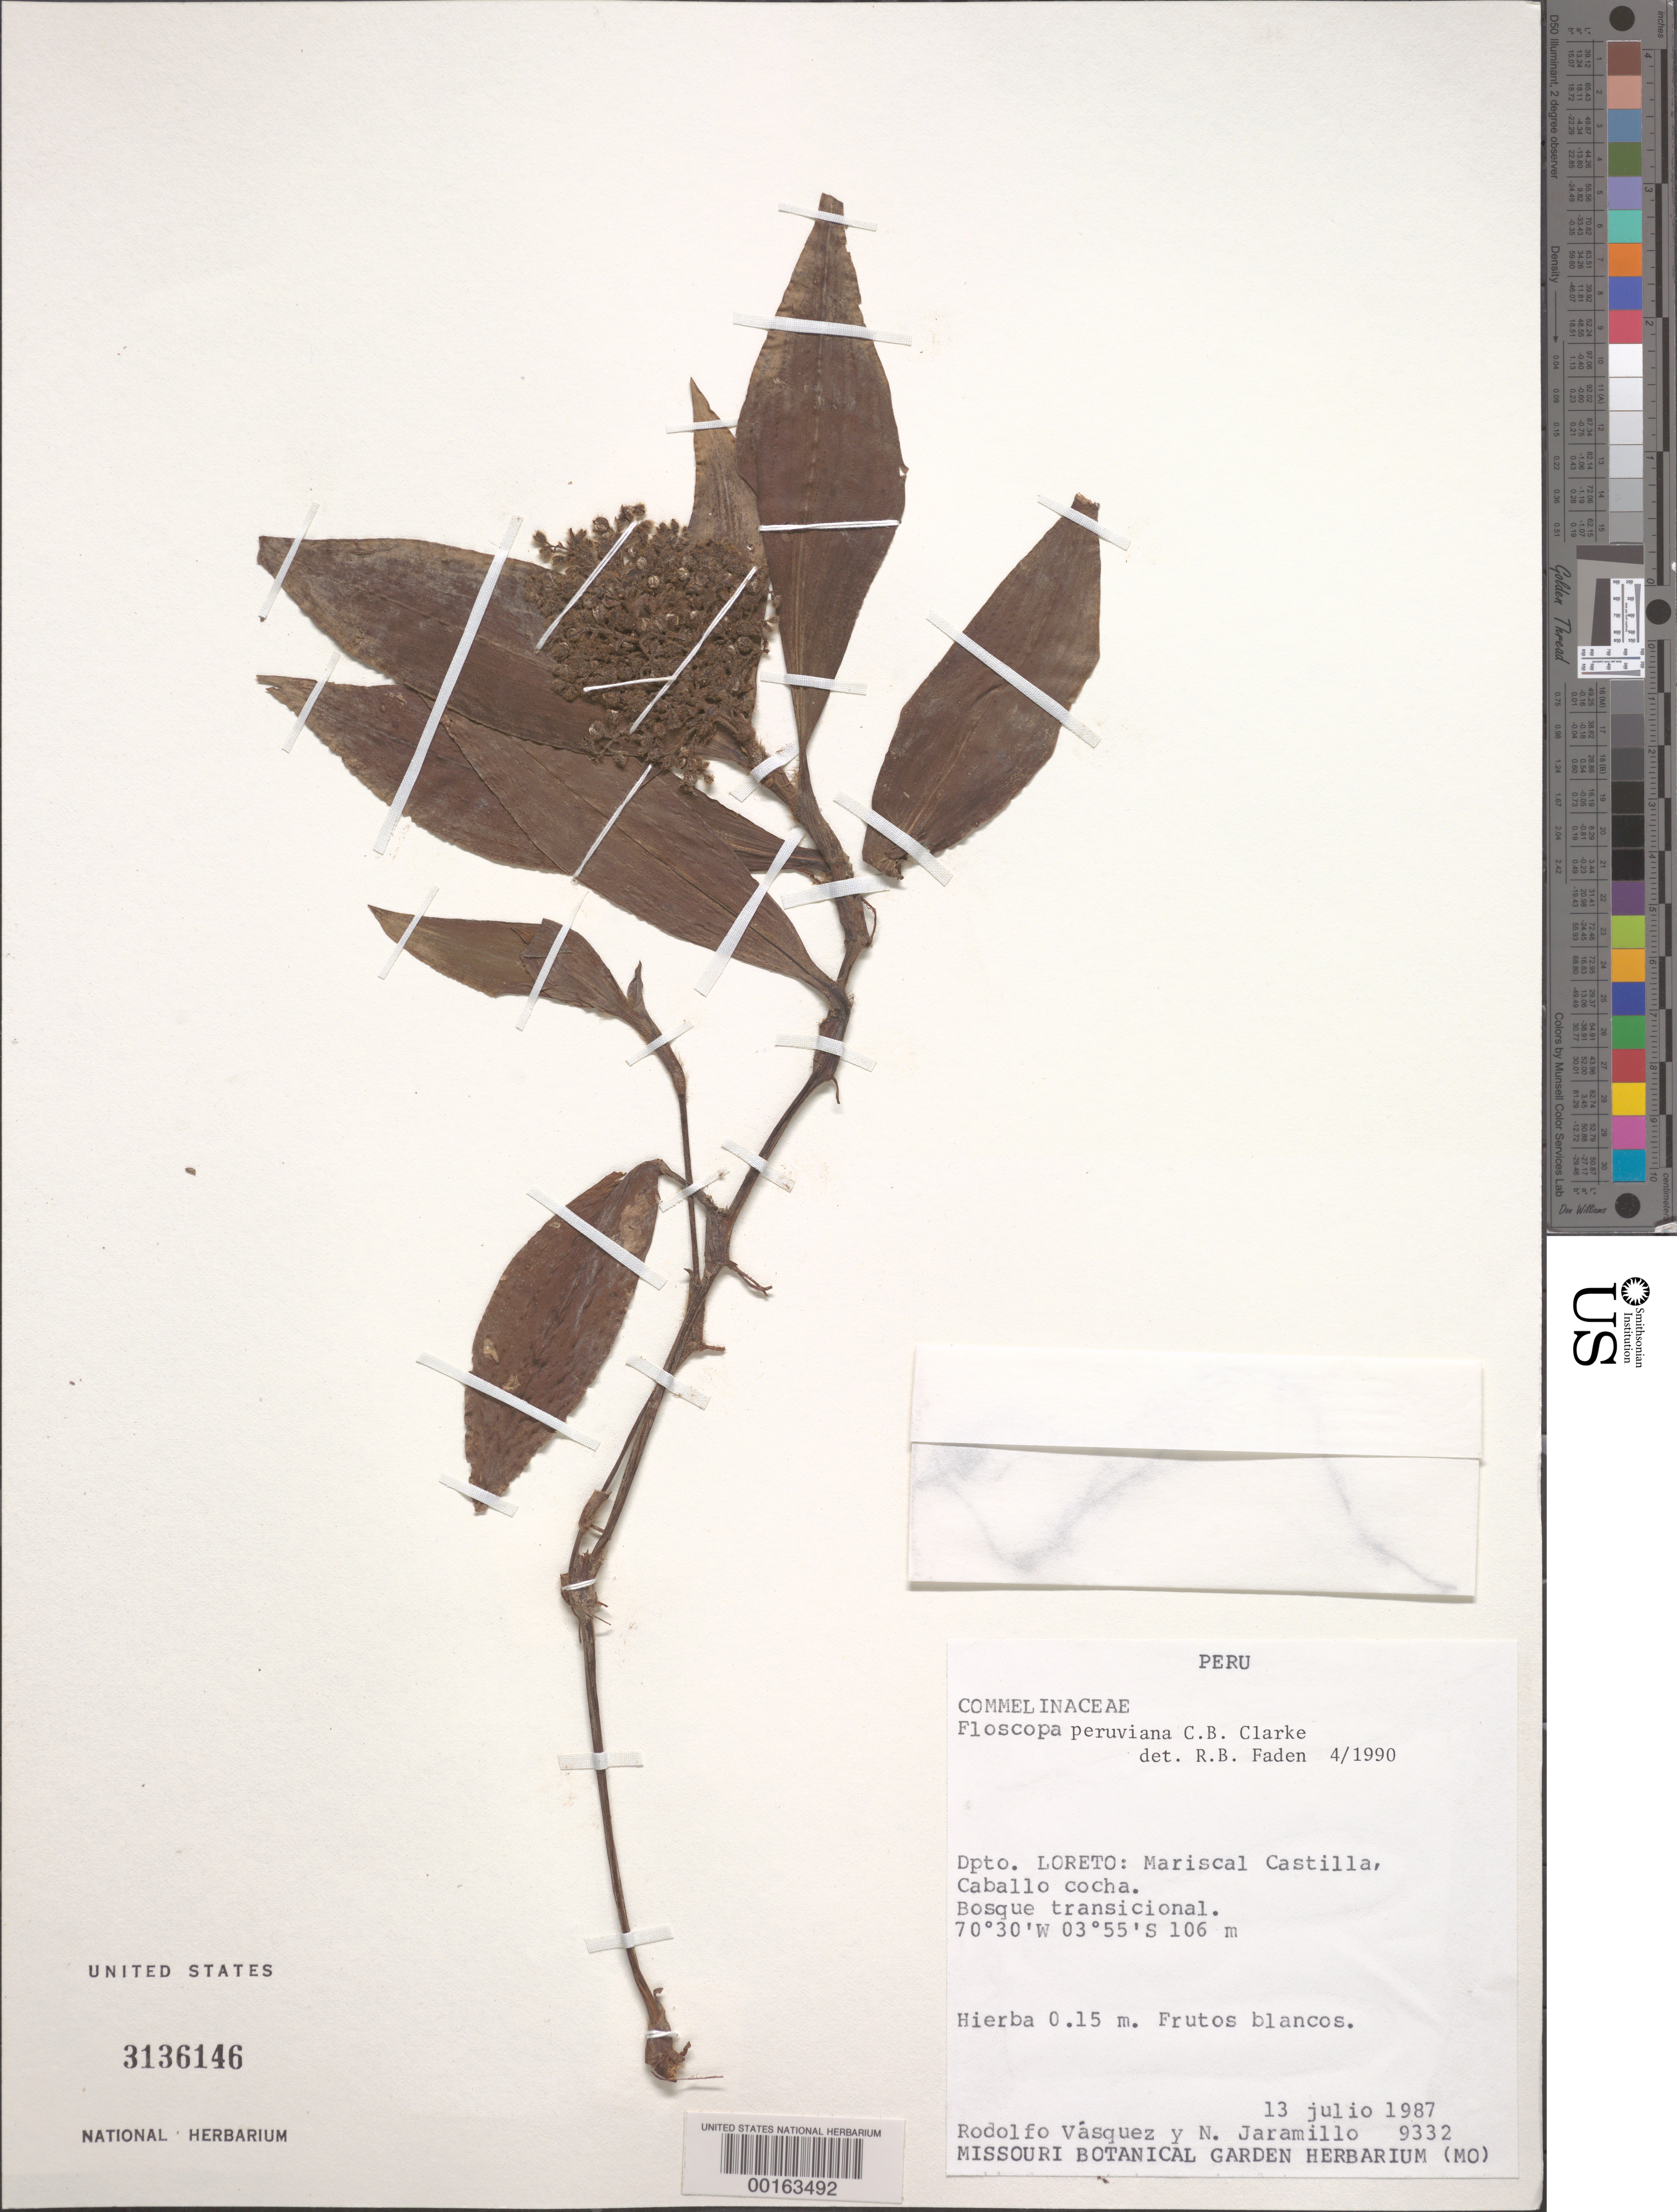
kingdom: Plantae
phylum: Tracheophyta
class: Liliopsida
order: Commelinales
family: Commelinaceae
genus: Floscopa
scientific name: Floscopa peruviana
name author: Hassk. ex C.B. Clarke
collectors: R. Vasquez & N. Jaramillo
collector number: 9332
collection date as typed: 13 Jul 1987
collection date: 1987-07-13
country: Peru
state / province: Loreto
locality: Mariscal castilla, caballo cocha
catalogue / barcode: US 3136146